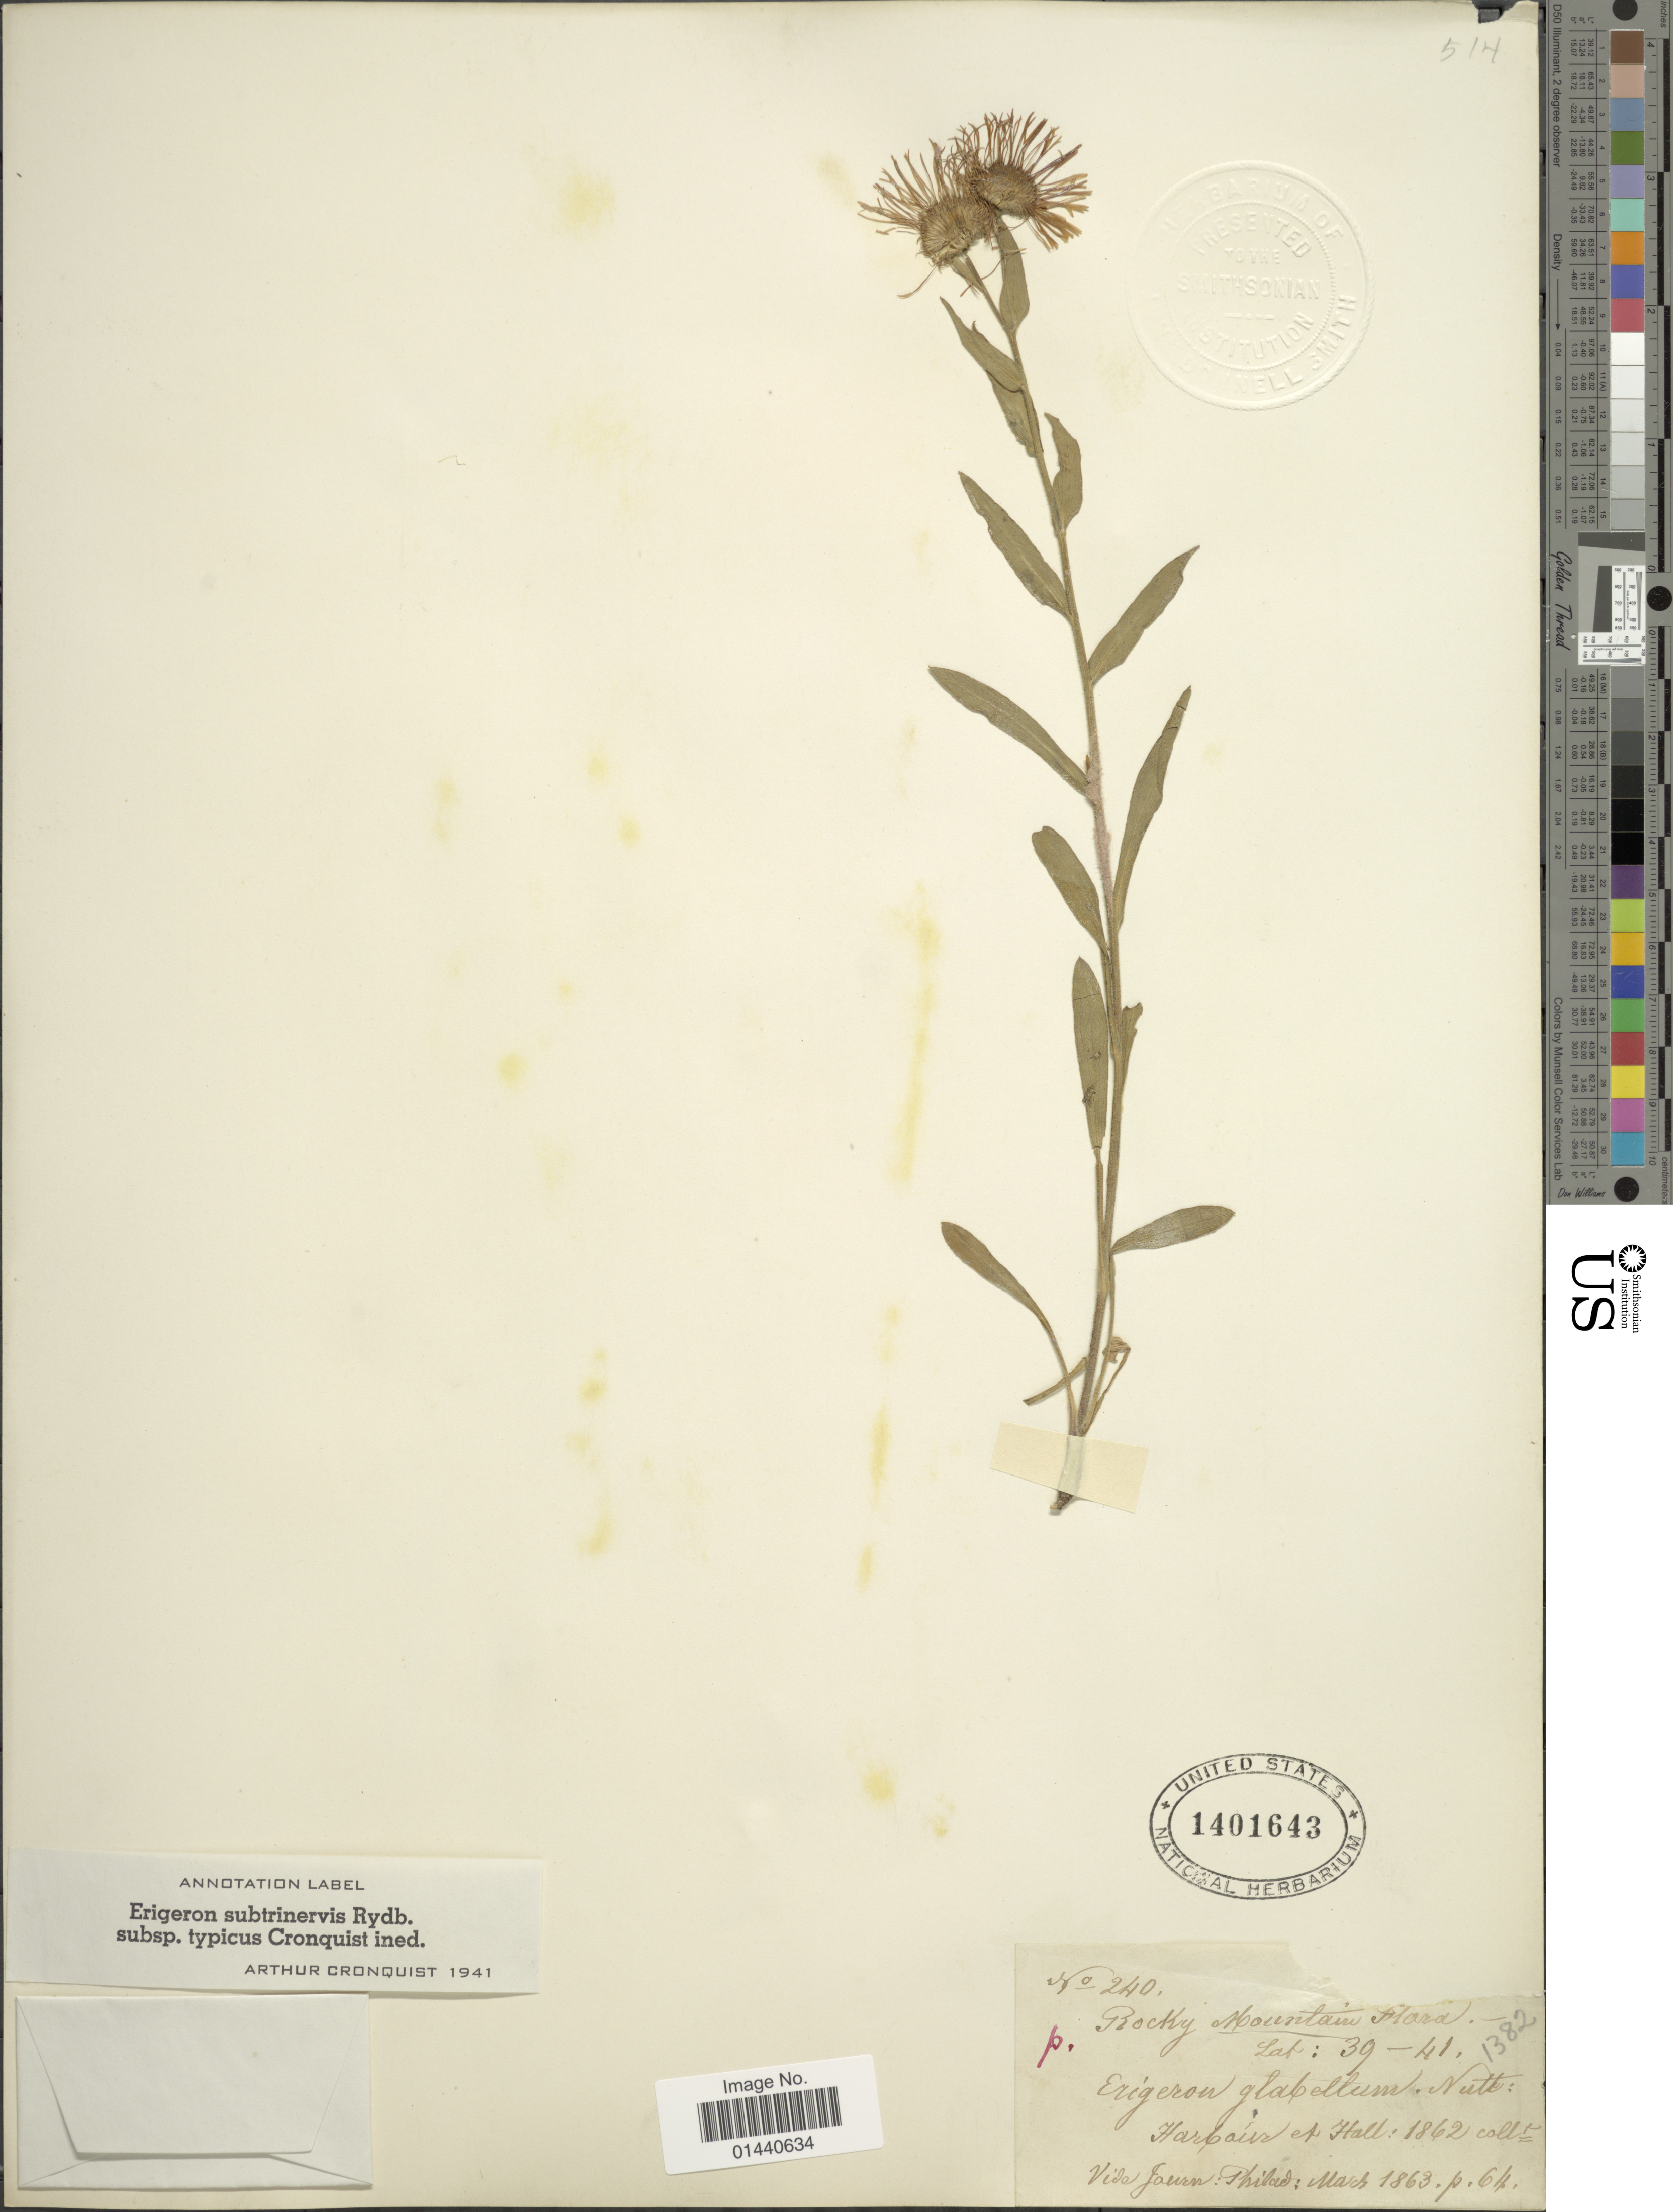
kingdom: Plantae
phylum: Tracheophyta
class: Magnoliopsida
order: Asterales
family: Asteraceae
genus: Erigeron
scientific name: Erigeron subtrinervis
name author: Rydb. ex Porter & Britton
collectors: J. Harbour & -- Hall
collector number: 240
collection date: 1862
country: United States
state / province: Colorado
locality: Rocky Mtns. Vide Journ: Philad.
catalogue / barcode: US 1401643